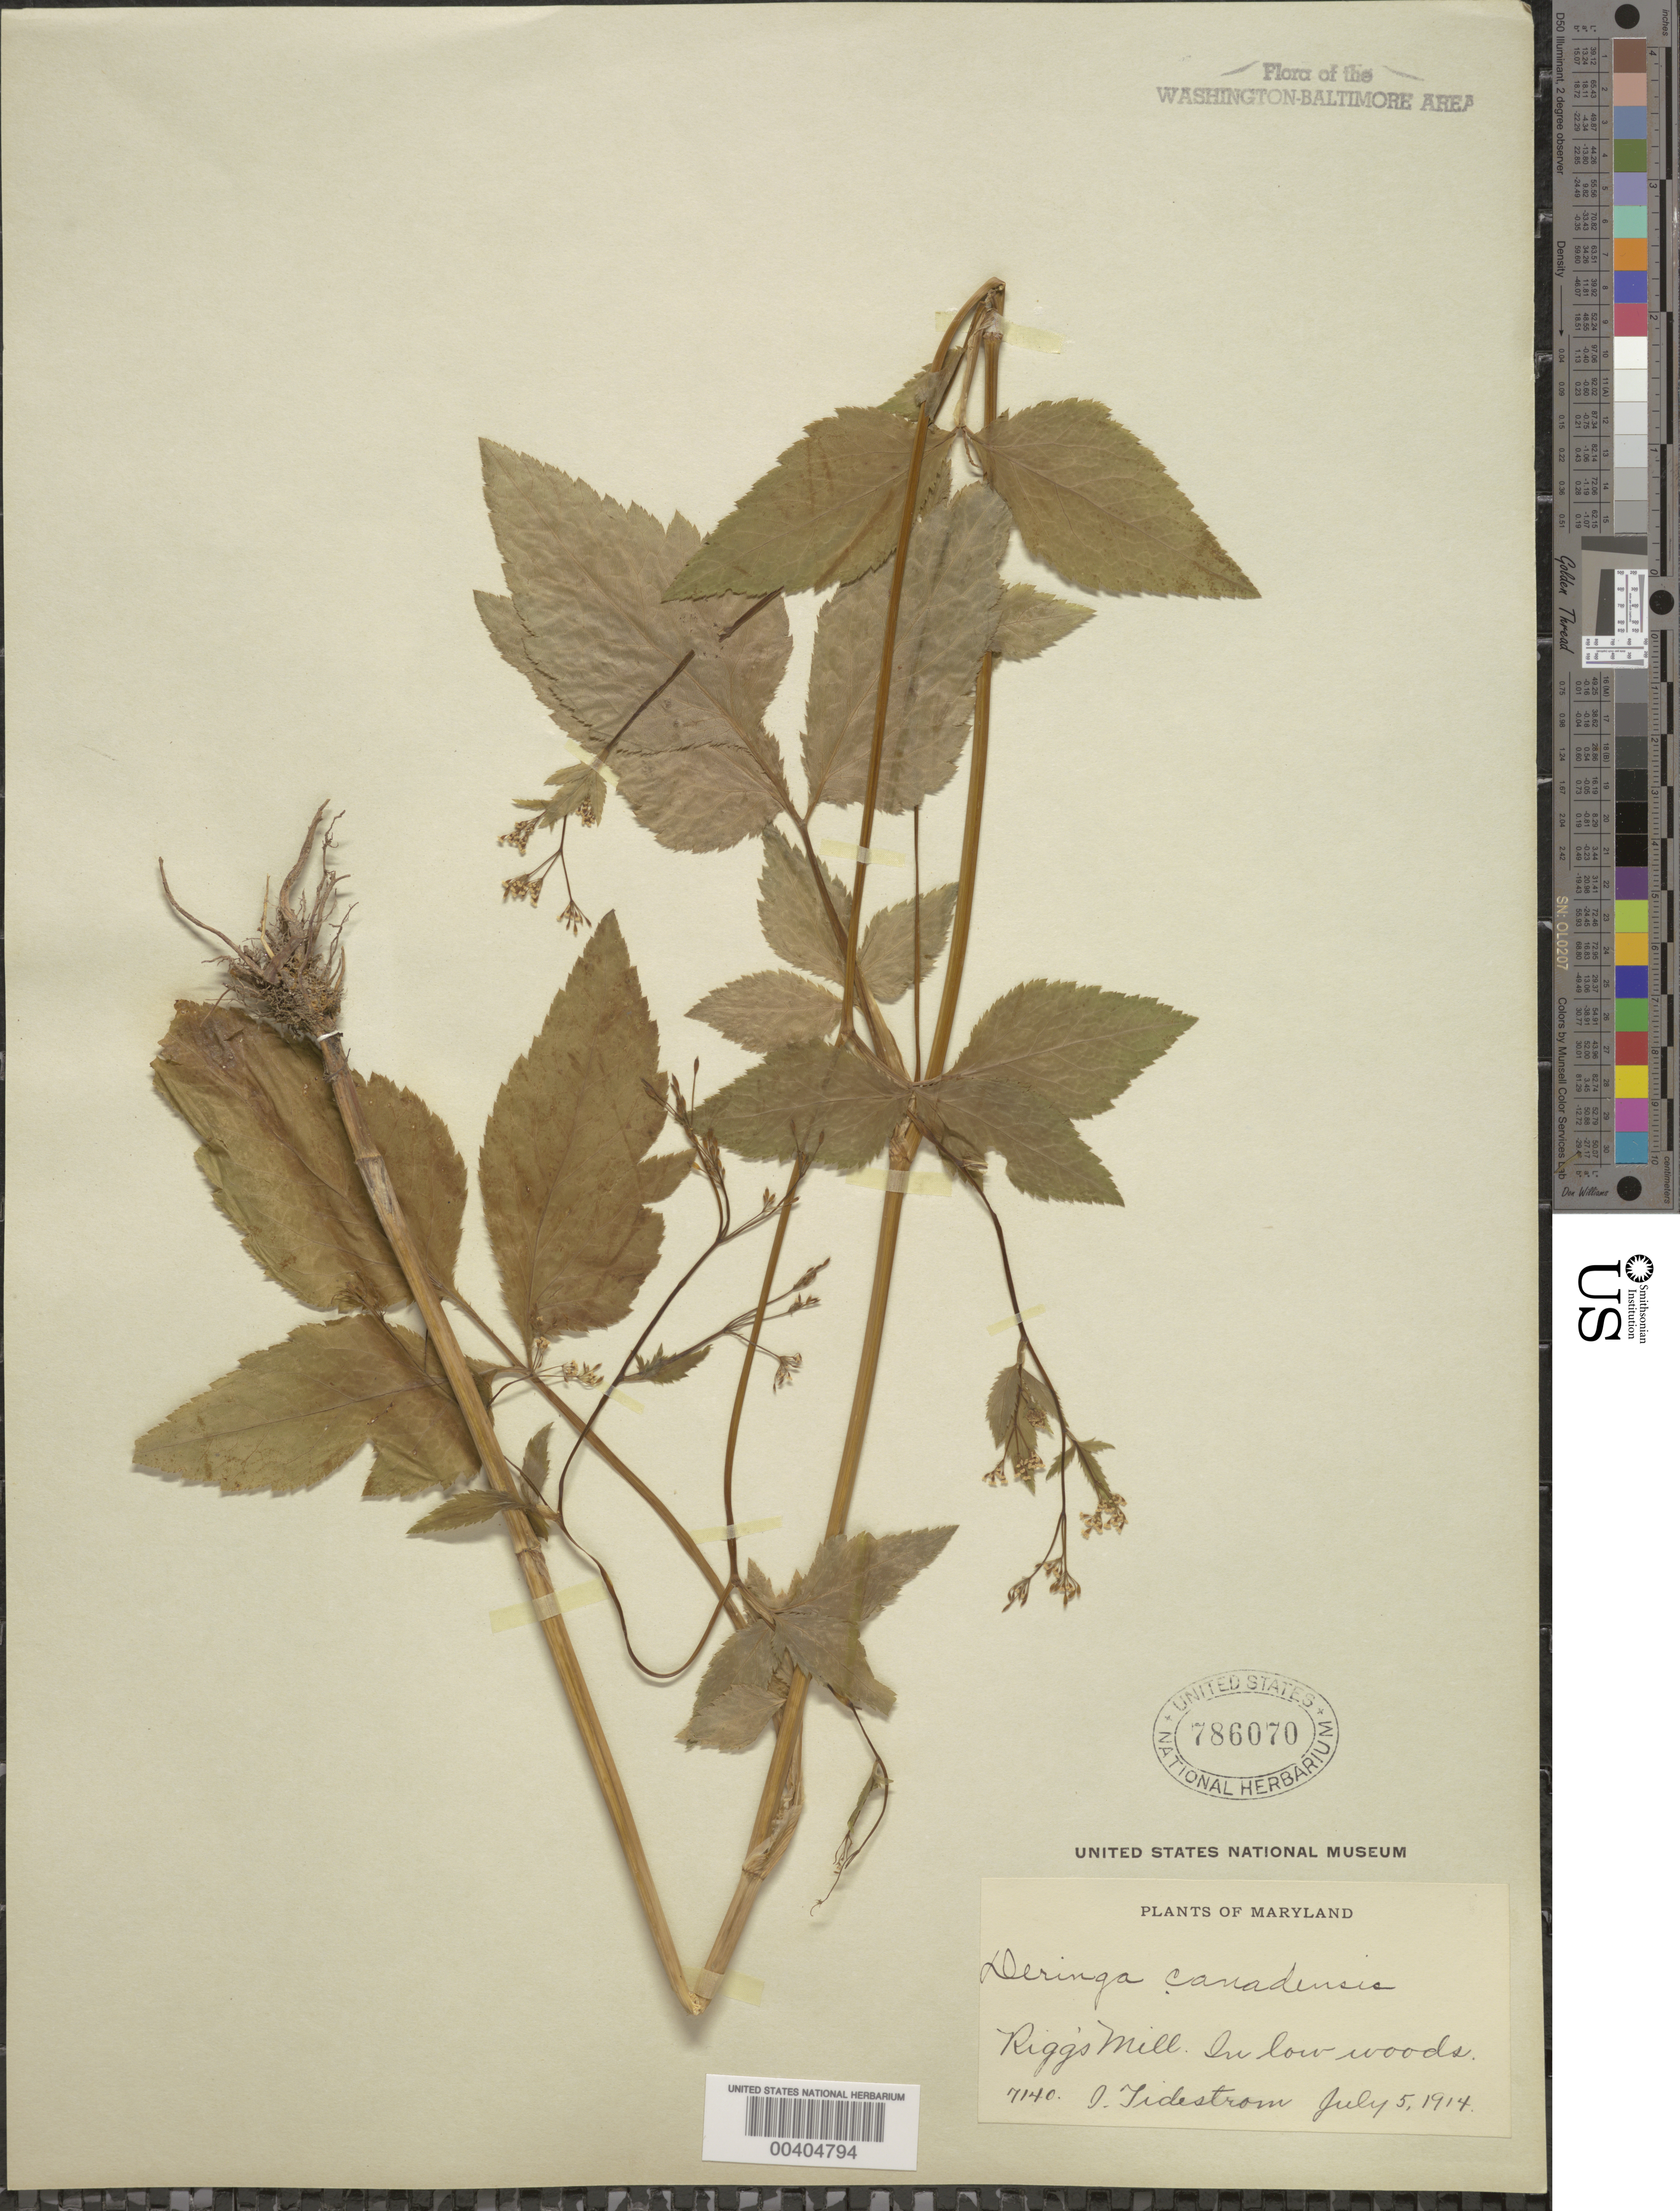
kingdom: Plantae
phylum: Tracheophyta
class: Magnoliopsida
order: Apiales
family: Apiaceae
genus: Cryptotaenia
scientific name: Cryptotaenia canadensis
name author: (L.) DC.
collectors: I. F. Tidestrom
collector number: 7140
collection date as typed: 05 Jul 1914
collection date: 1914-07-05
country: United States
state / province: Maryland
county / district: Prince George's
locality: Riggs Mill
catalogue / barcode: US 786070